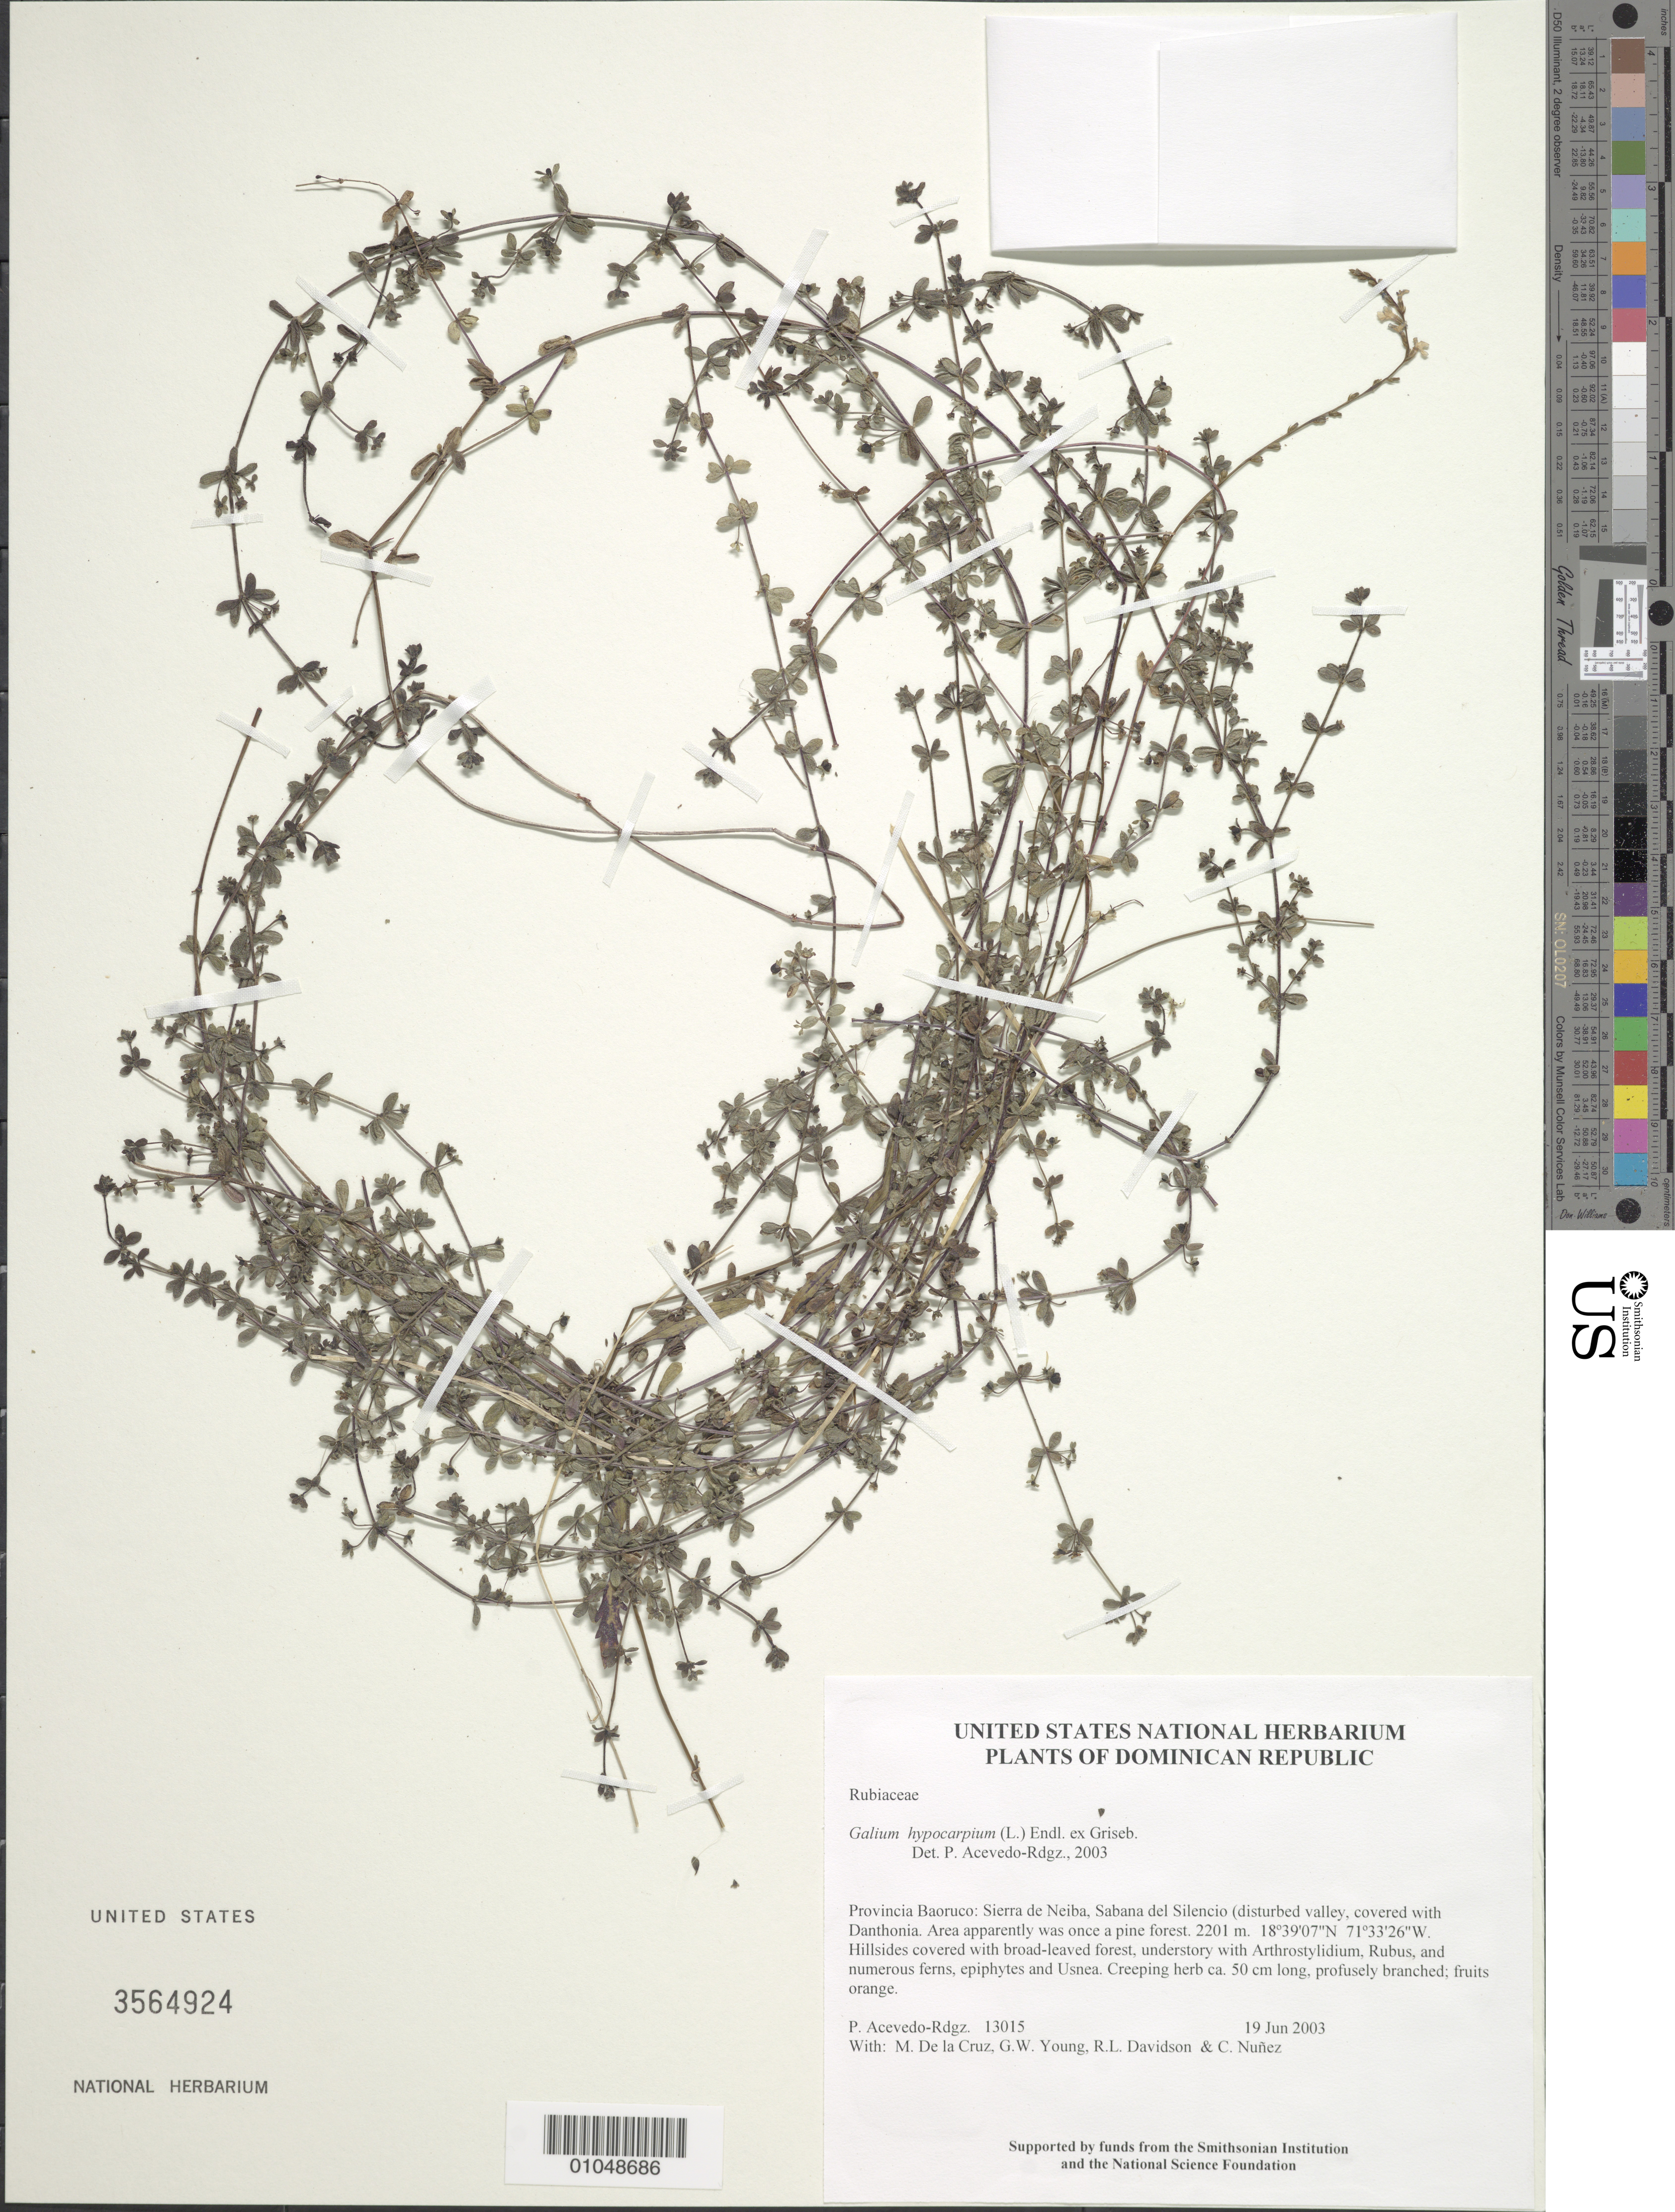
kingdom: Plantae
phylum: Tracheophyta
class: Magnoliopsida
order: Gentianales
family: Rubiaceae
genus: Galium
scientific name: Galium hypocarpium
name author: (L.) Endl. ex Griseb.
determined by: Acevedo-Rodríguez, P., (BOT), Smithsonian Institution - National Museum of Natural History (UNITED STATES)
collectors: P. Acevedo-Rodr., M. de la Cruz, J. Rawlins, G. Young, R. Davidson & C. Nunez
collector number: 13015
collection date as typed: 19 Jun 2003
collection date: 2003-06-19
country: Dominican Republic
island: Hispaniola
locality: Provincia Baoruco: Sierra de Neiba, Sabana del Silencio (disturbed valley, covered with Danthonia. Area apparently was once a pine forest.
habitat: Hillsides covered with broad-leaved forest, understory with Arthrostylidium, Rubus, and numerous ferns, epiphytes and Usnea.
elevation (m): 2201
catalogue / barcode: US 3564924